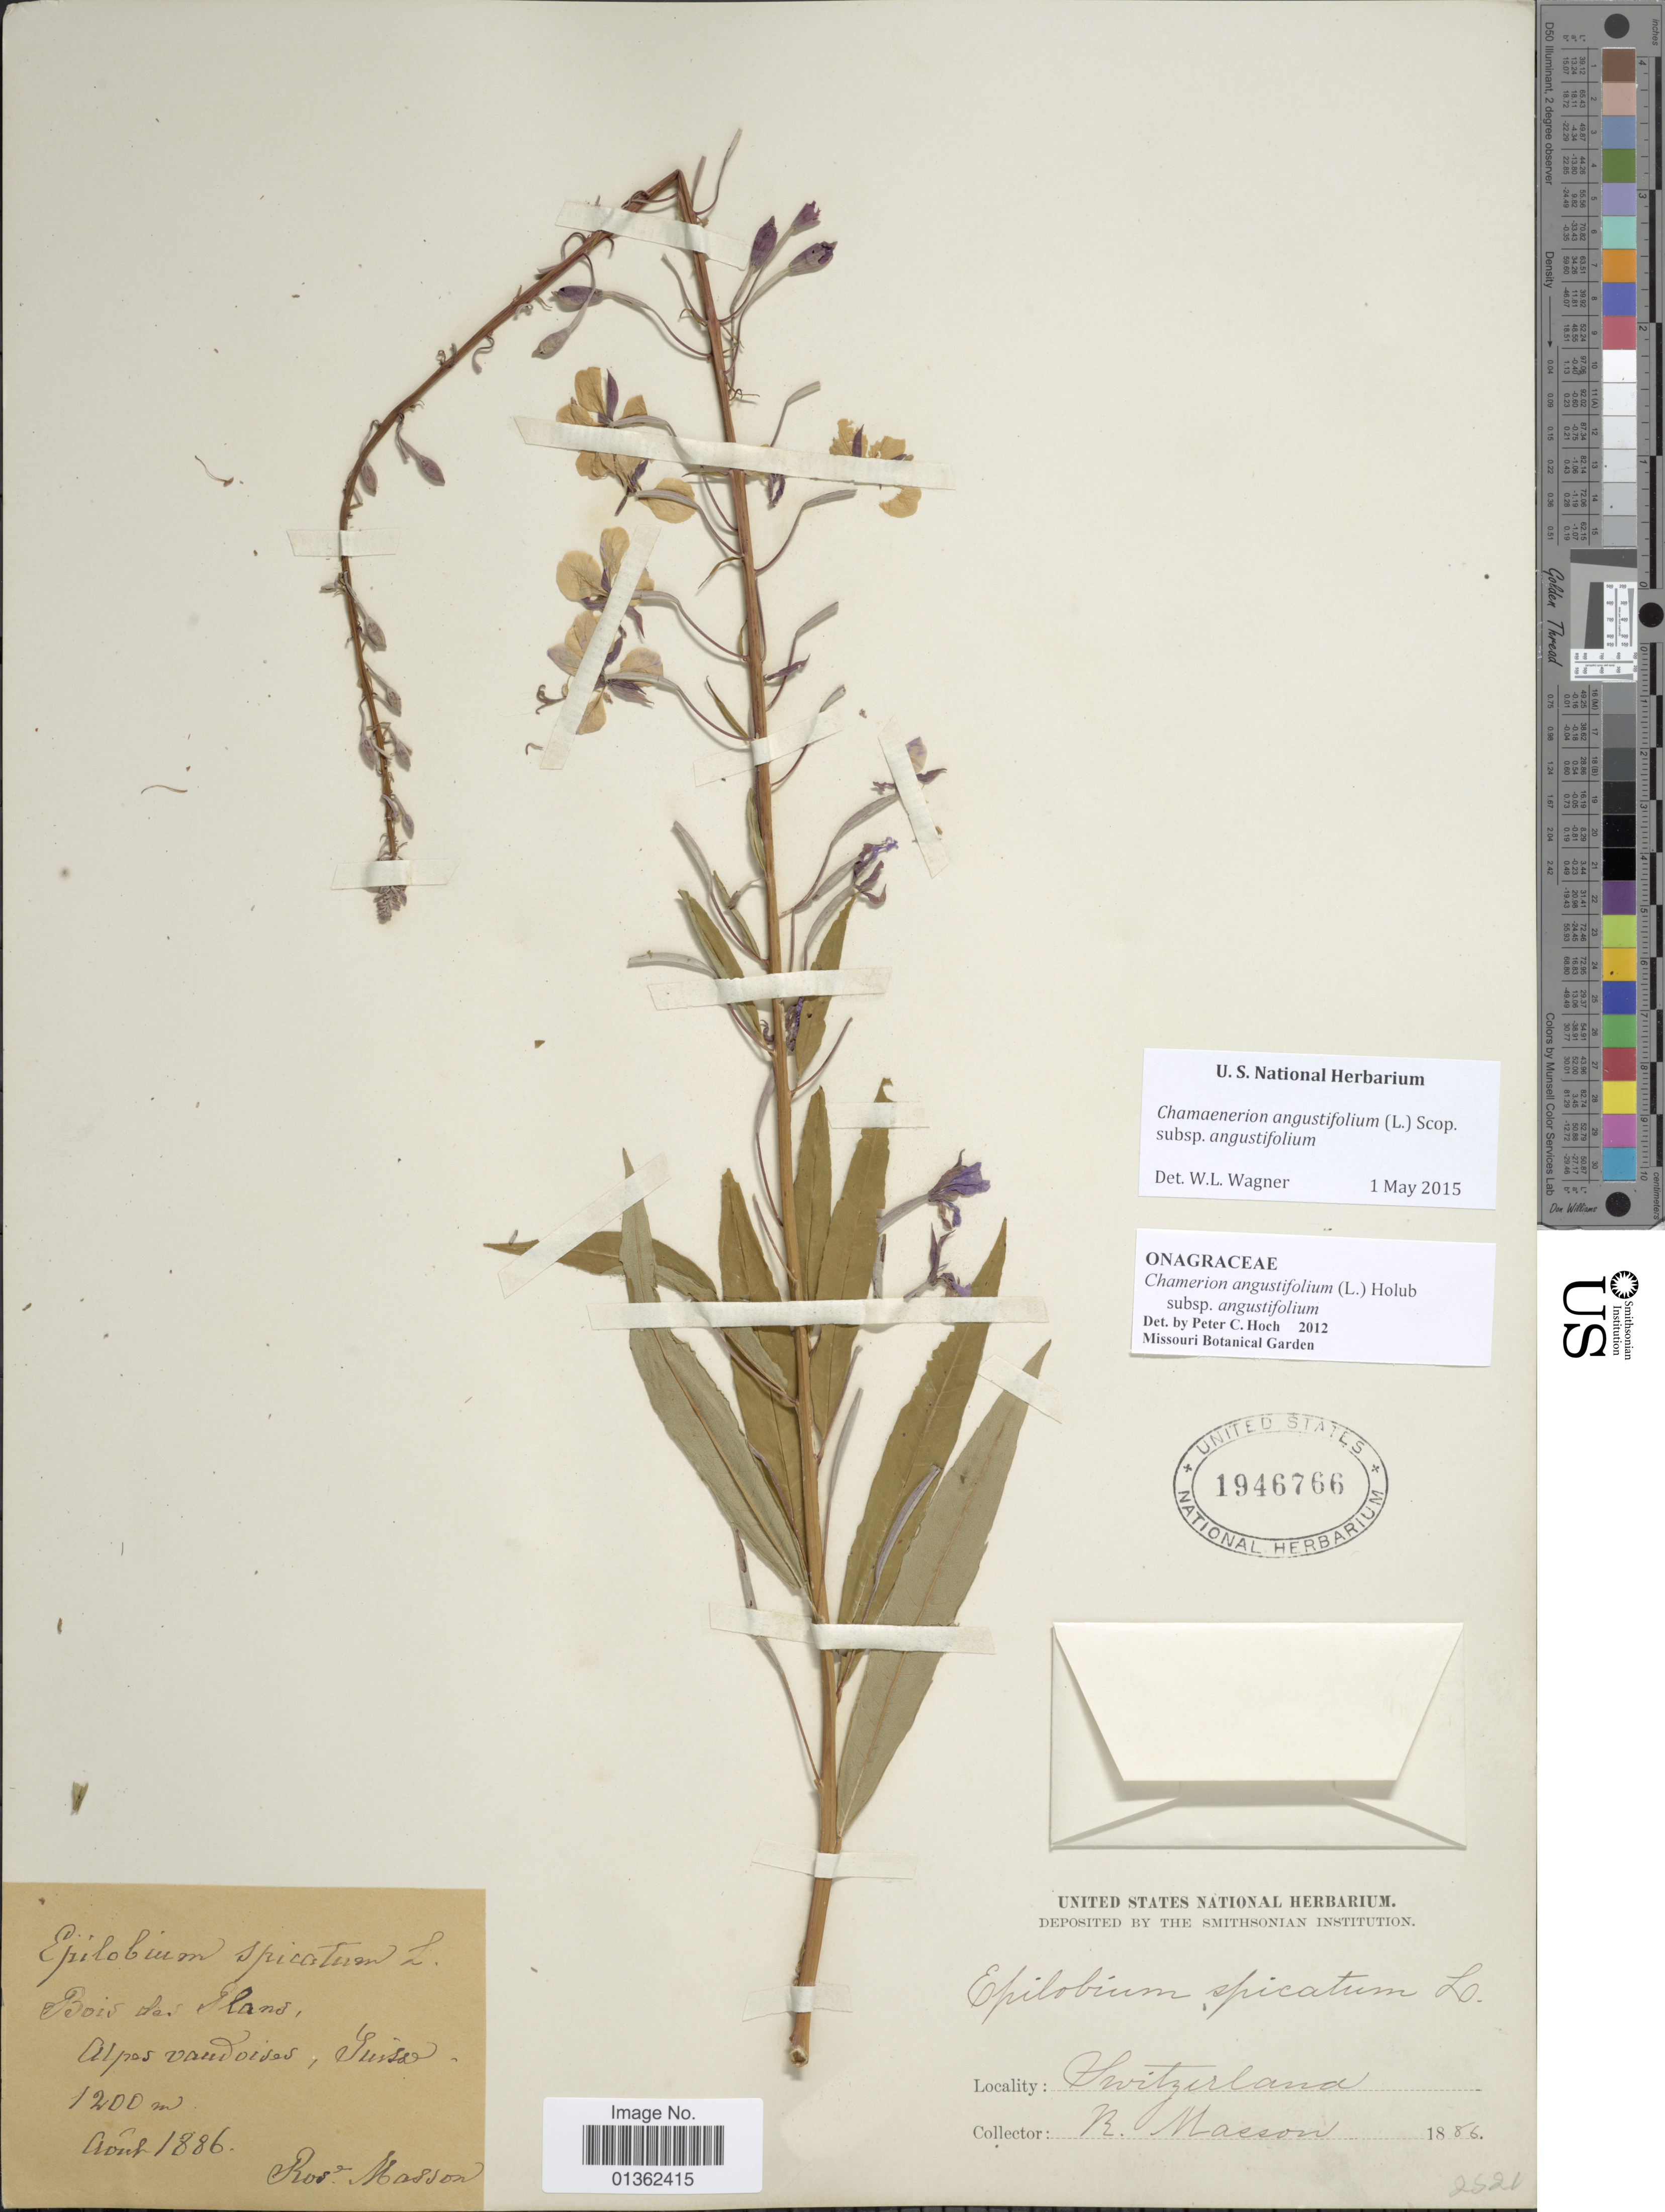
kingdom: Plantae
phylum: Tracheophyta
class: Magnoliopsida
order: Myrtales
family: Onagraceae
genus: Chamaenerion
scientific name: Chamaenerion angustifolium subsp. angustifolium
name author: (L.) Scop.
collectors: R. Masson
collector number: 2521*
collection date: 1886-08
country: Switzerland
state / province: Vaud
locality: Bois des Gland, Alpes vaudoises, Suisse.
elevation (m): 1200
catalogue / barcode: US 1946766